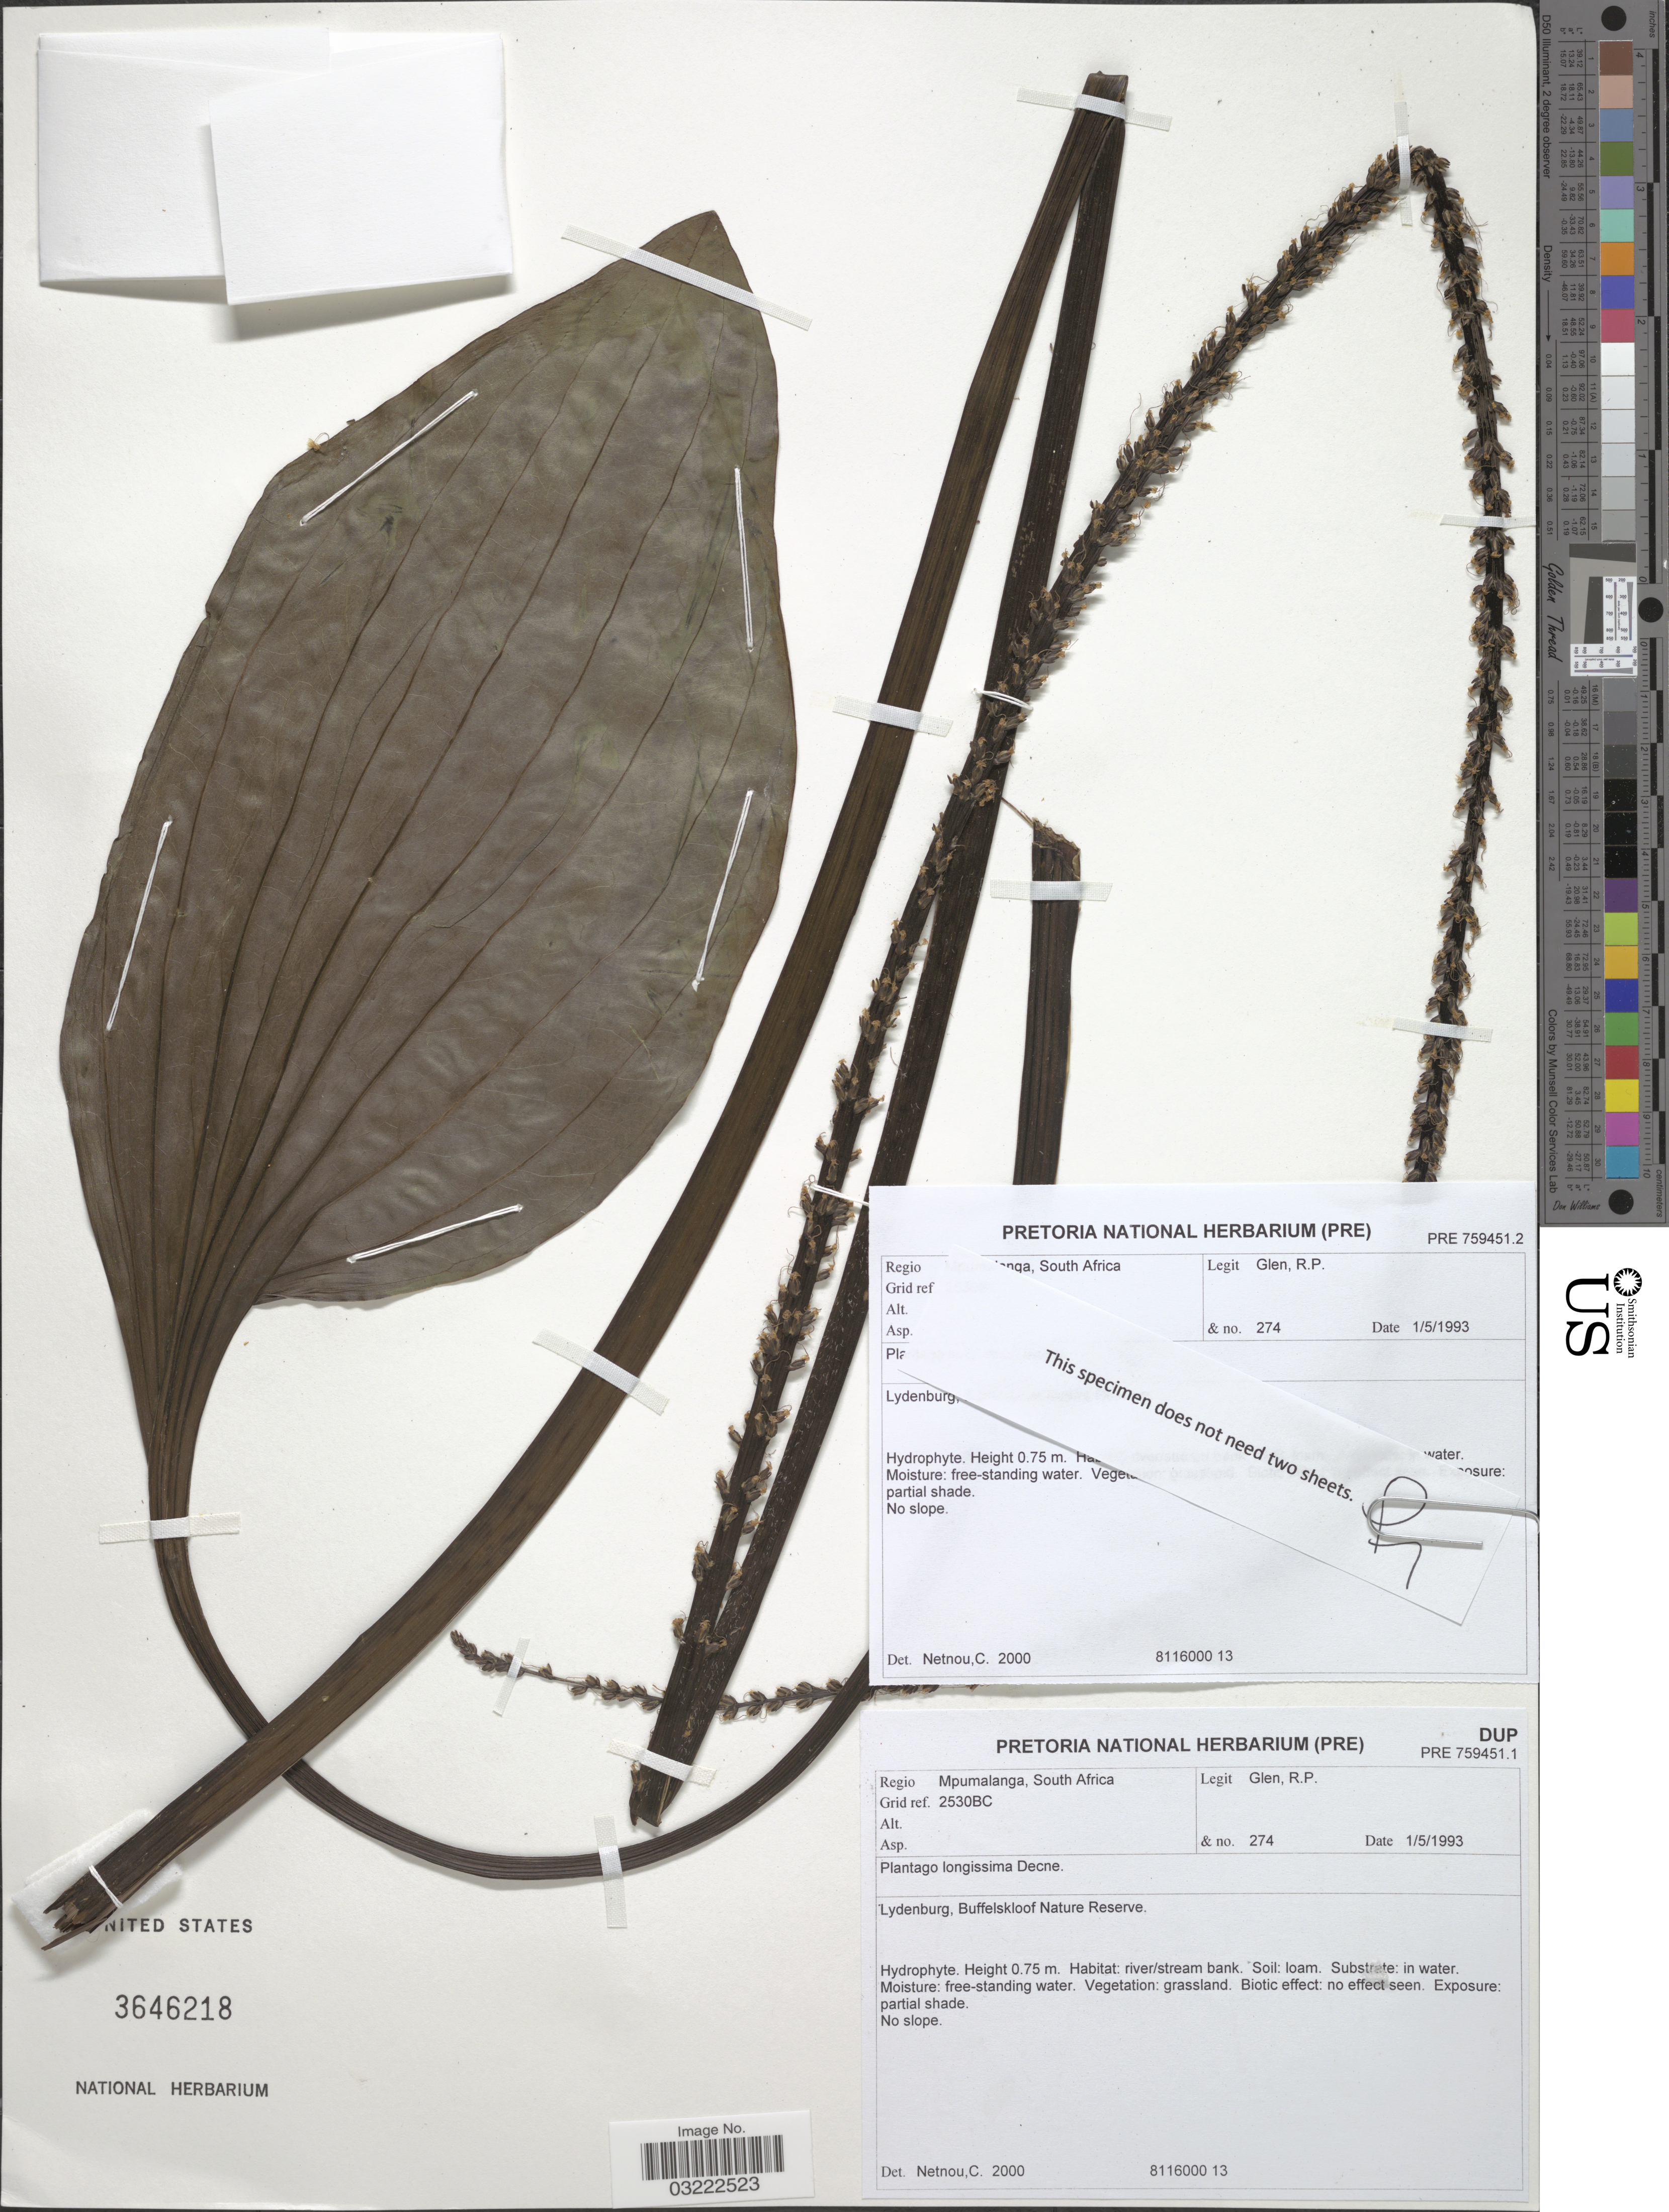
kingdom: Plantae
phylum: Tracheophyta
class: Magnoliopsida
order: Lamiales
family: Plantaginaceae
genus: Plantago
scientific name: Plantago longissima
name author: Decne.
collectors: R. Glen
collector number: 274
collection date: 1993-05-01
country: South Africa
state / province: Mpumalanga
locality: Regio Mpumalanga, South Africa, Grid ref. 2530BC, Lydenburg, Buffelskloof Natural Reserve.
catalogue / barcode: US 3646218